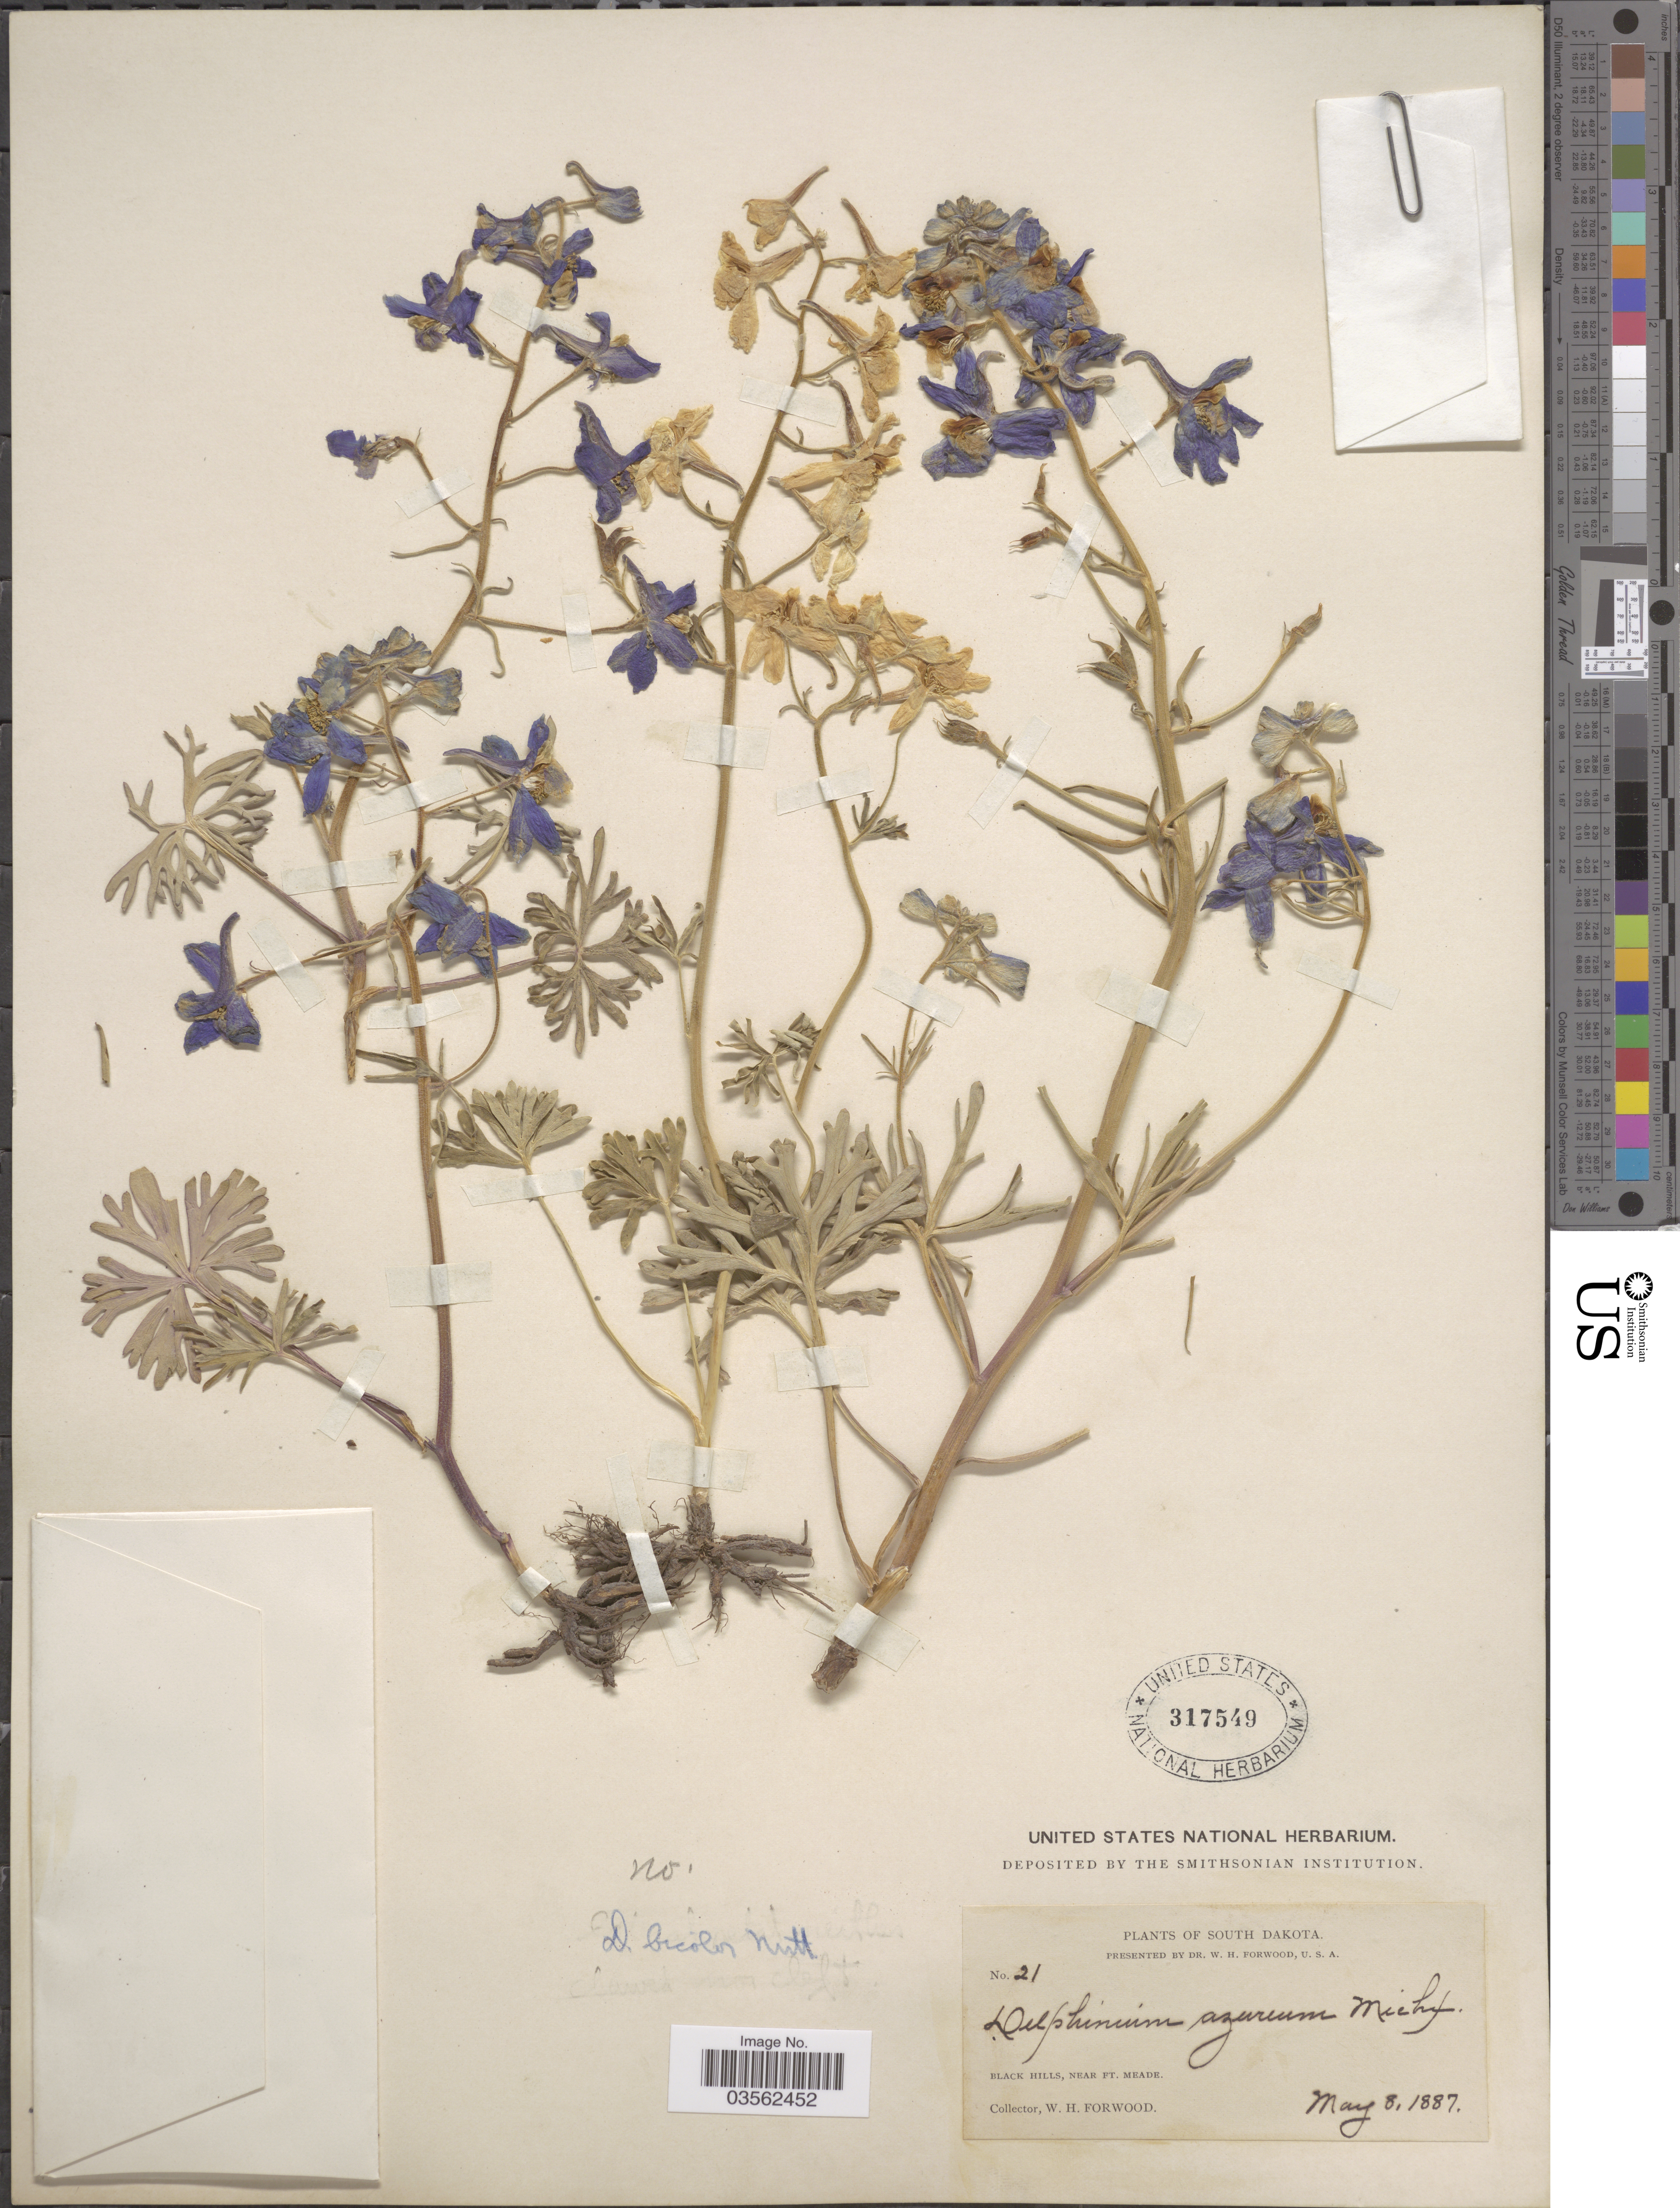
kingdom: Plantae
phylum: Tracheophyta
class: Magnoliopsida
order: Ranunculales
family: Ranunculaceae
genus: Delphinium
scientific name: Delphinium bicolor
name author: Nutt.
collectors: W. Forwood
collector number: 21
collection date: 1887-05-08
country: United States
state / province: South Dakota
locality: Black Hills, near Ft. Meade.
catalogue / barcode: US 317549